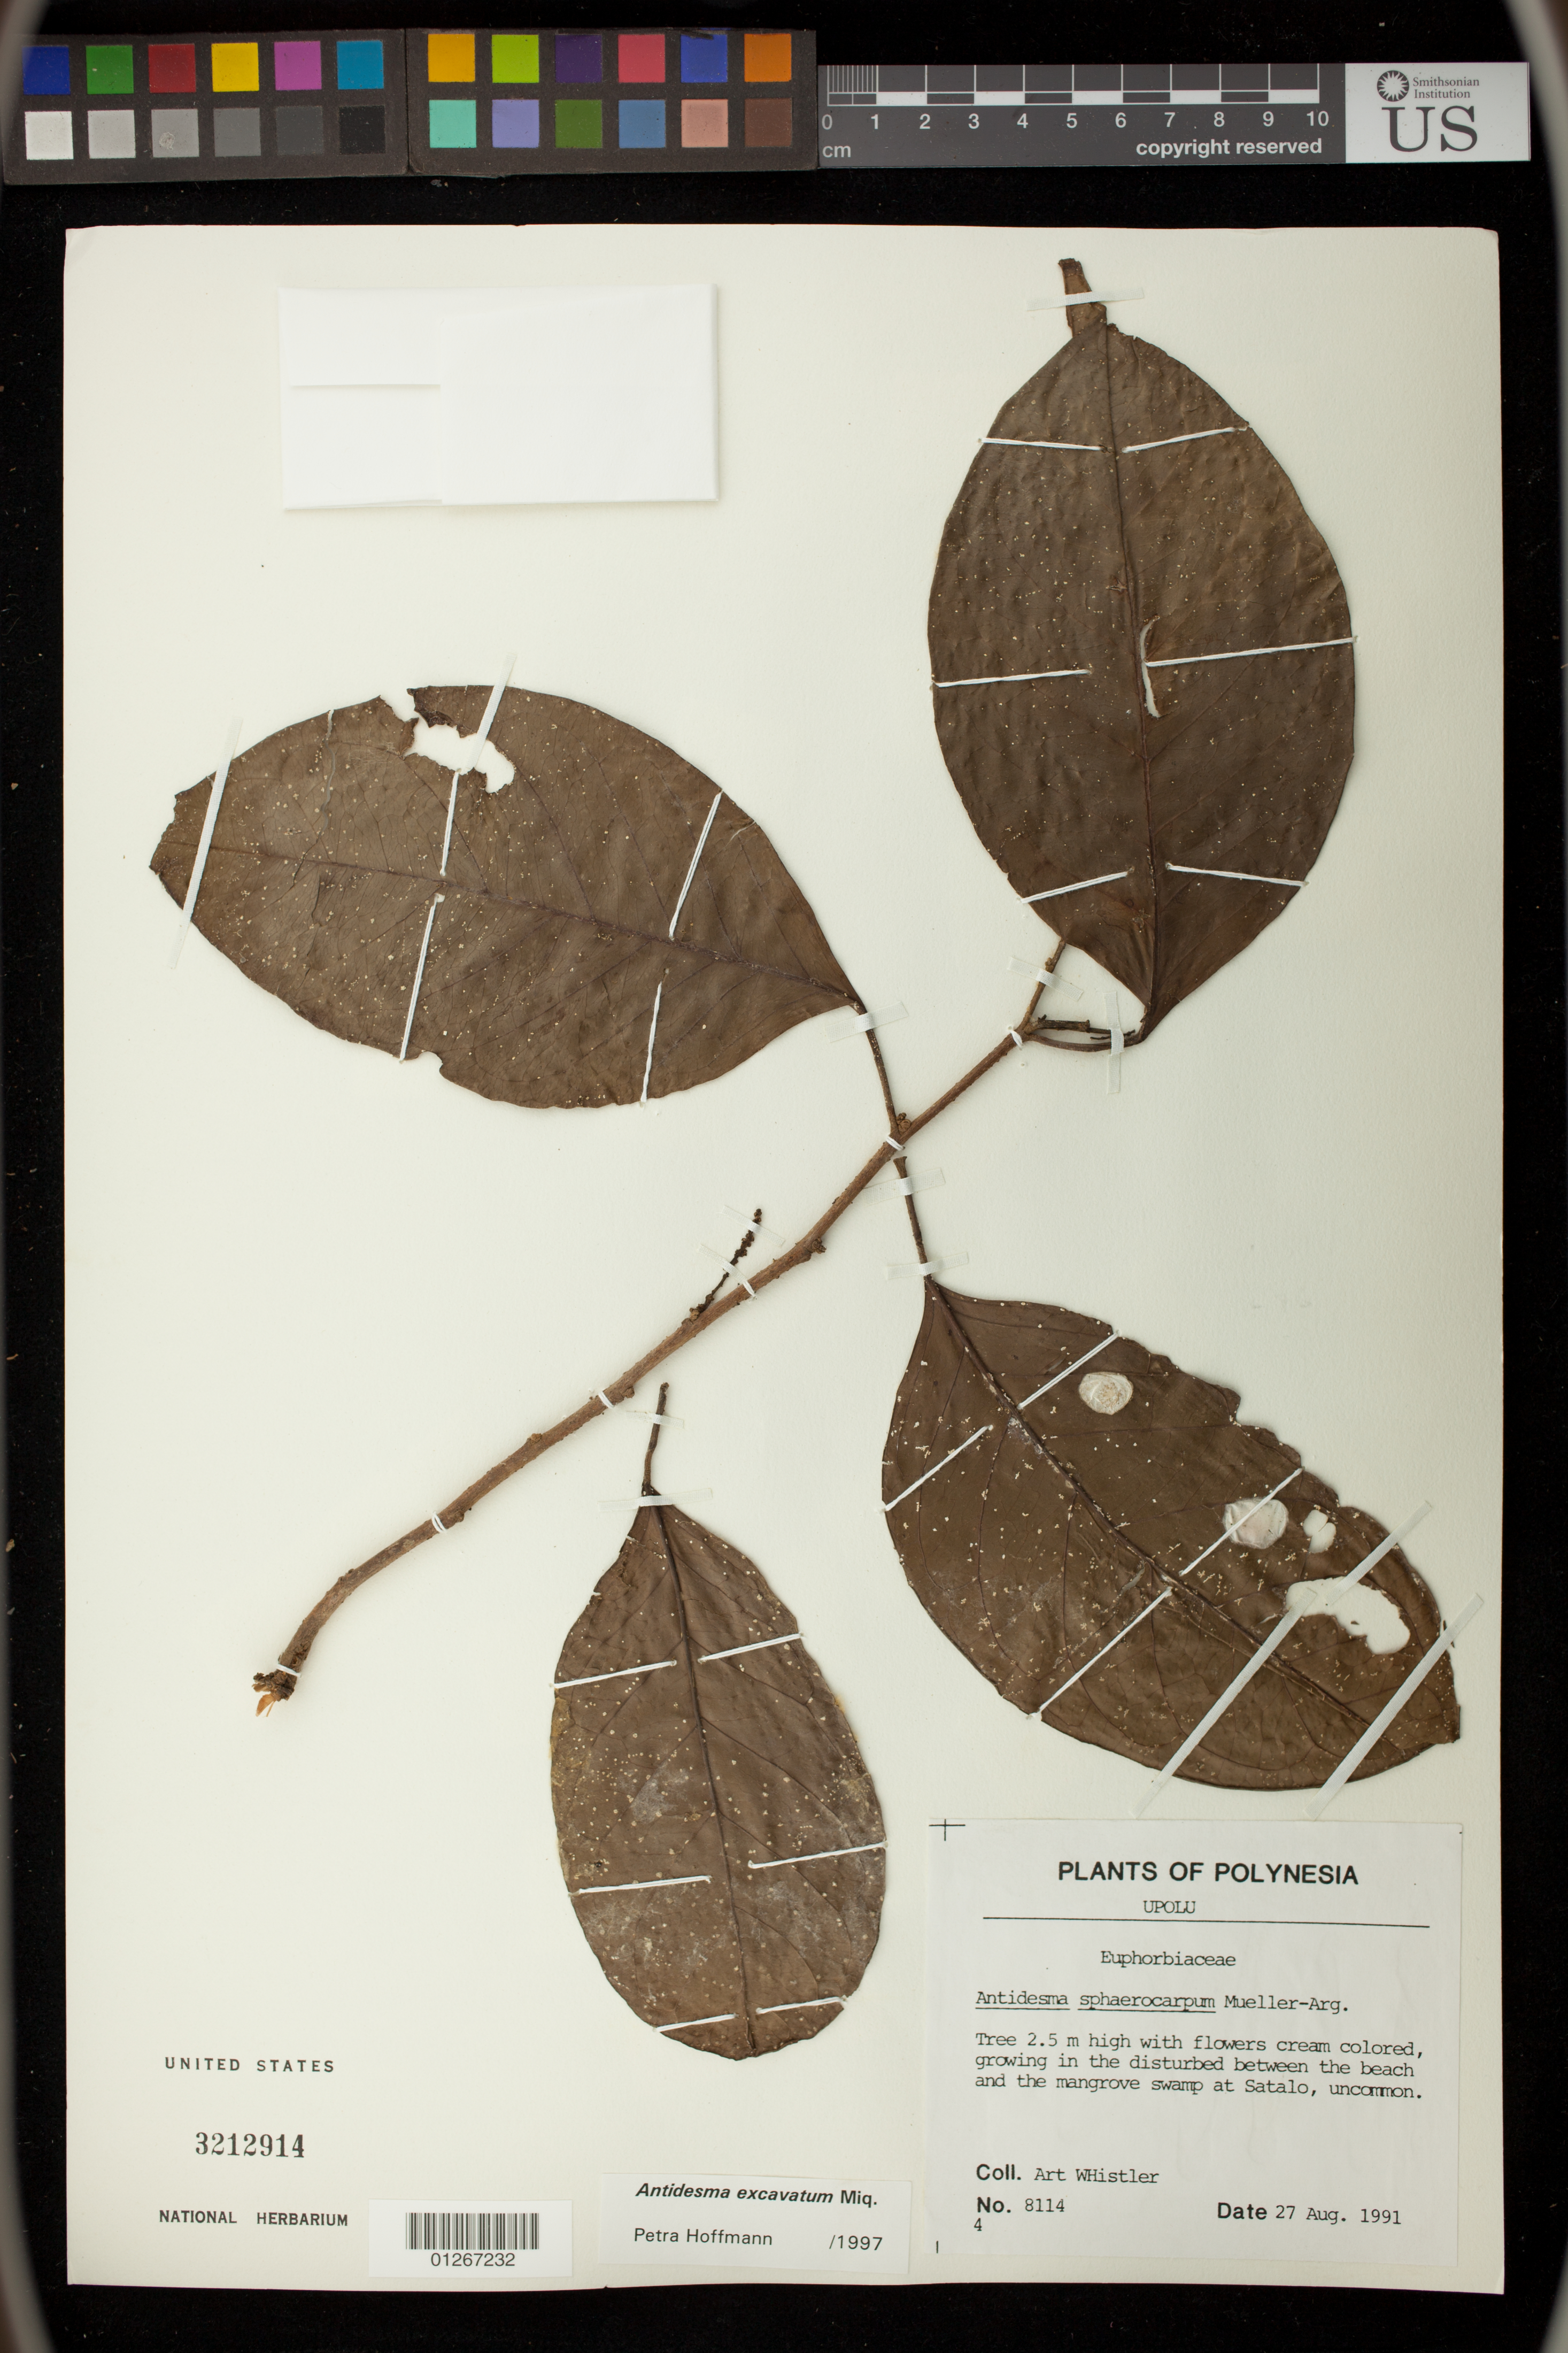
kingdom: Plantae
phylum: Tracheophyta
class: Magnoliopsida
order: Malpighiales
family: Phyllanthaceae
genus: Antidesma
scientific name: Antidesma excavatum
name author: Miq.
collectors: A. Whistler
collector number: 8114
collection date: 1991-08-27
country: Samoa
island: Upolu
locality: Upolu. Growing in the disturbed between the beach and the mangrove swamp at Satalo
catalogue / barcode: US 3212914